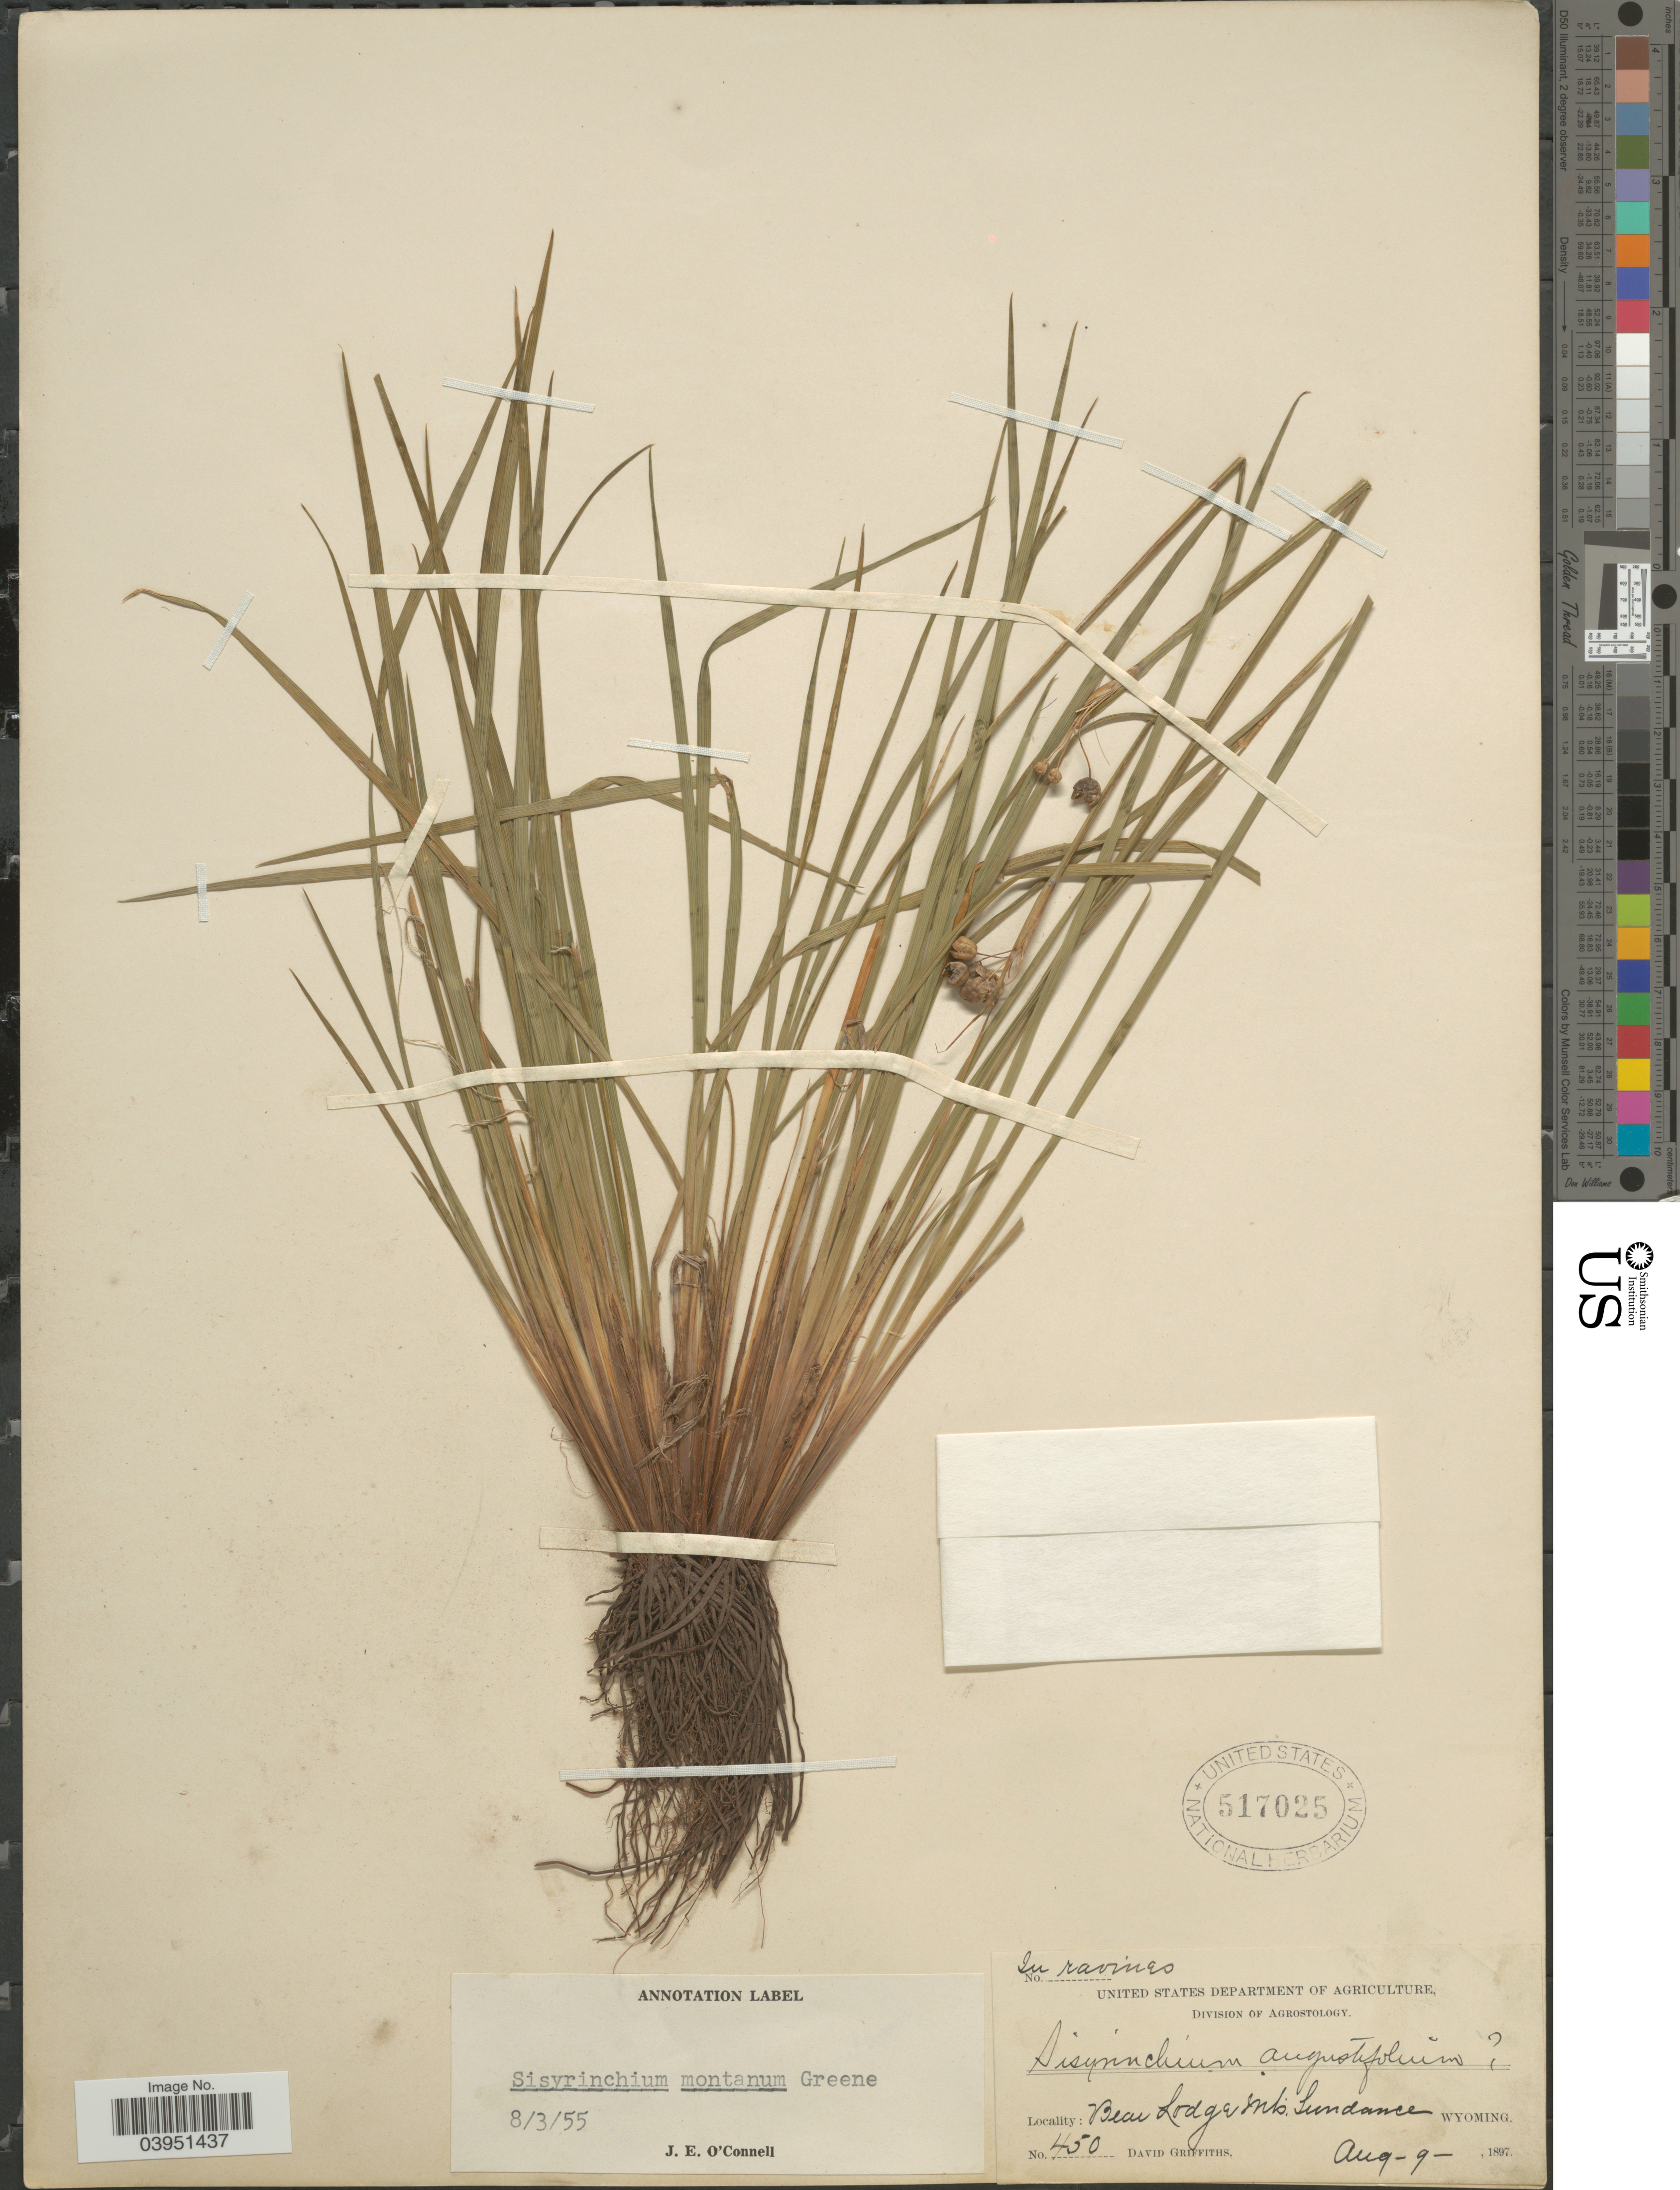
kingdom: Plantae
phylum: Tracheophyta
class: Liliopsida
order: Asparagales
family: Iridaceae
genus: Sisyrinchium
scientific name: Sisyrinchium montanum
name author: Greene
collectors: D. Griffiths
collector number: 450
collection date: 1897-08-09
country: United States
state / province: Wyoming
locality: Bear Lodge Mts. Sundance.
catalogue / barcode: US 517025